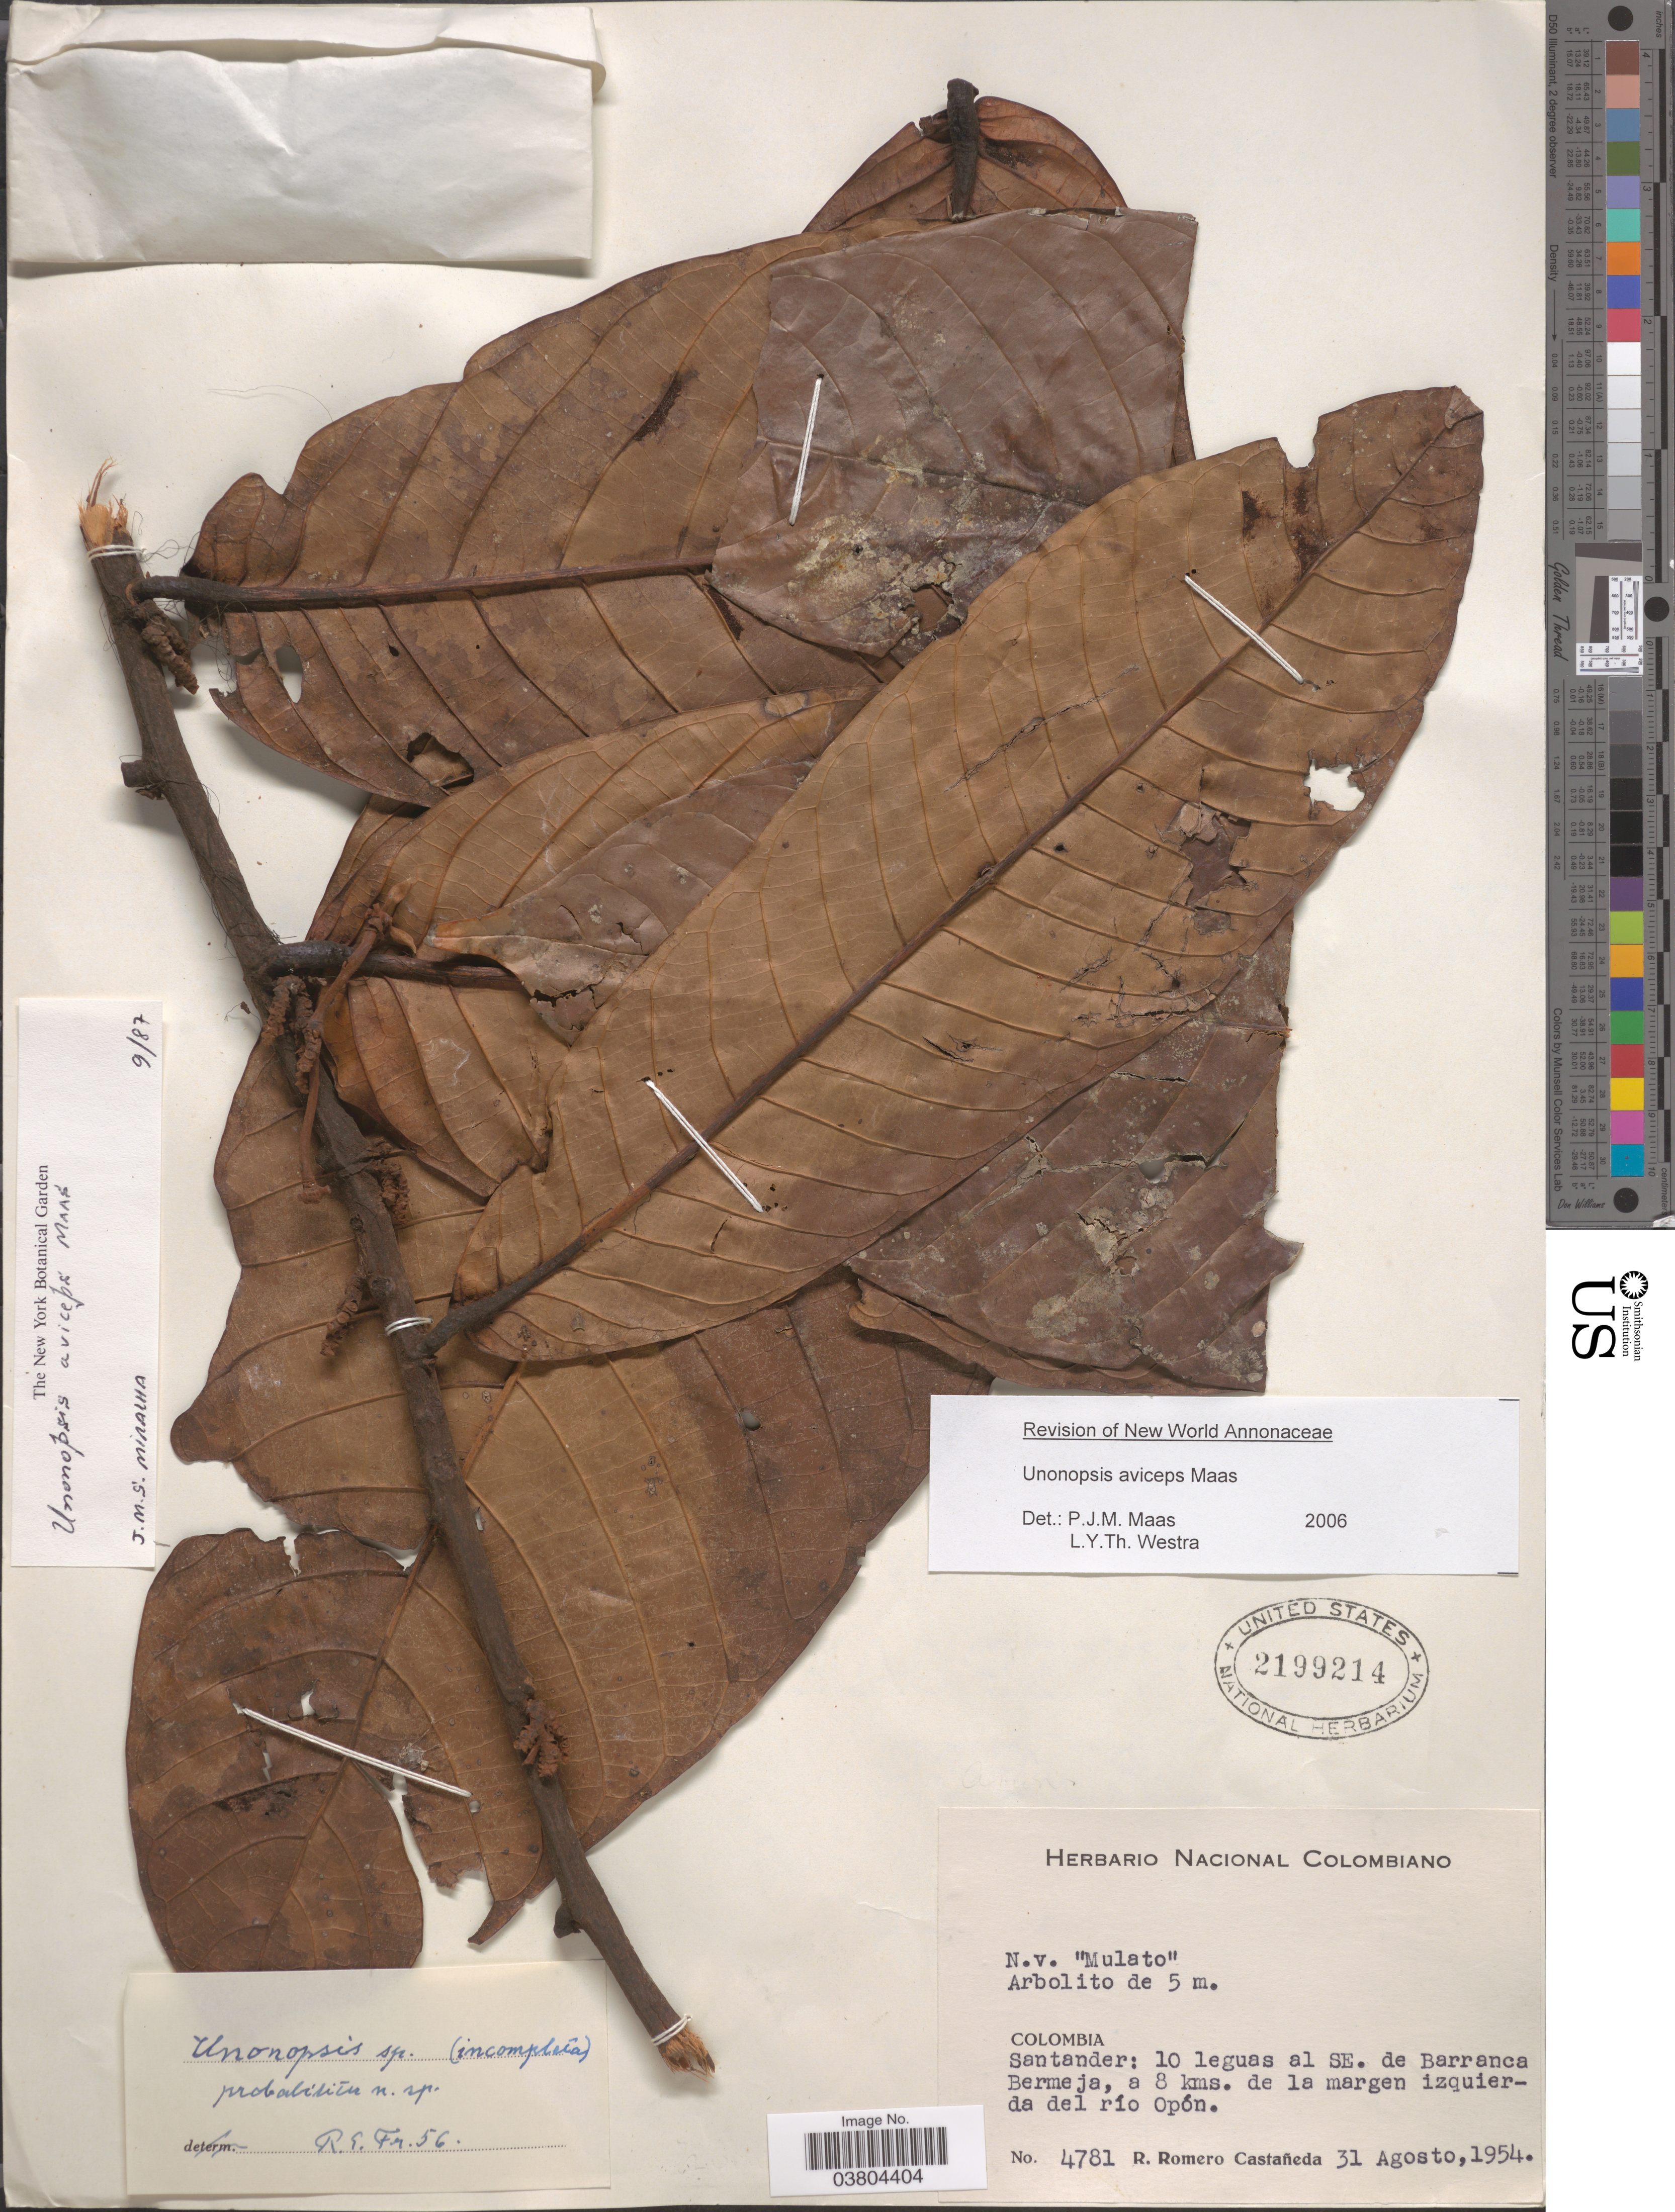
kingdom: Plantae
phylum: Tracheophyta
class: Magnoliopsida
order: Magnoliales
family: Annonaceae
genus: Unonopsis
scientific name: Unonopsis aviceps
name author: Maas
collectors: R. Romero Castañeda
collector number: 4781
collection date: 1954-08-31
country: Colombia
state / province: Santander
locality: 10 leguas al SE. de Barranca Bermeja, a 8 kms. de la margen izquierda del río Opón.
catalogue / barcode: US 2199214